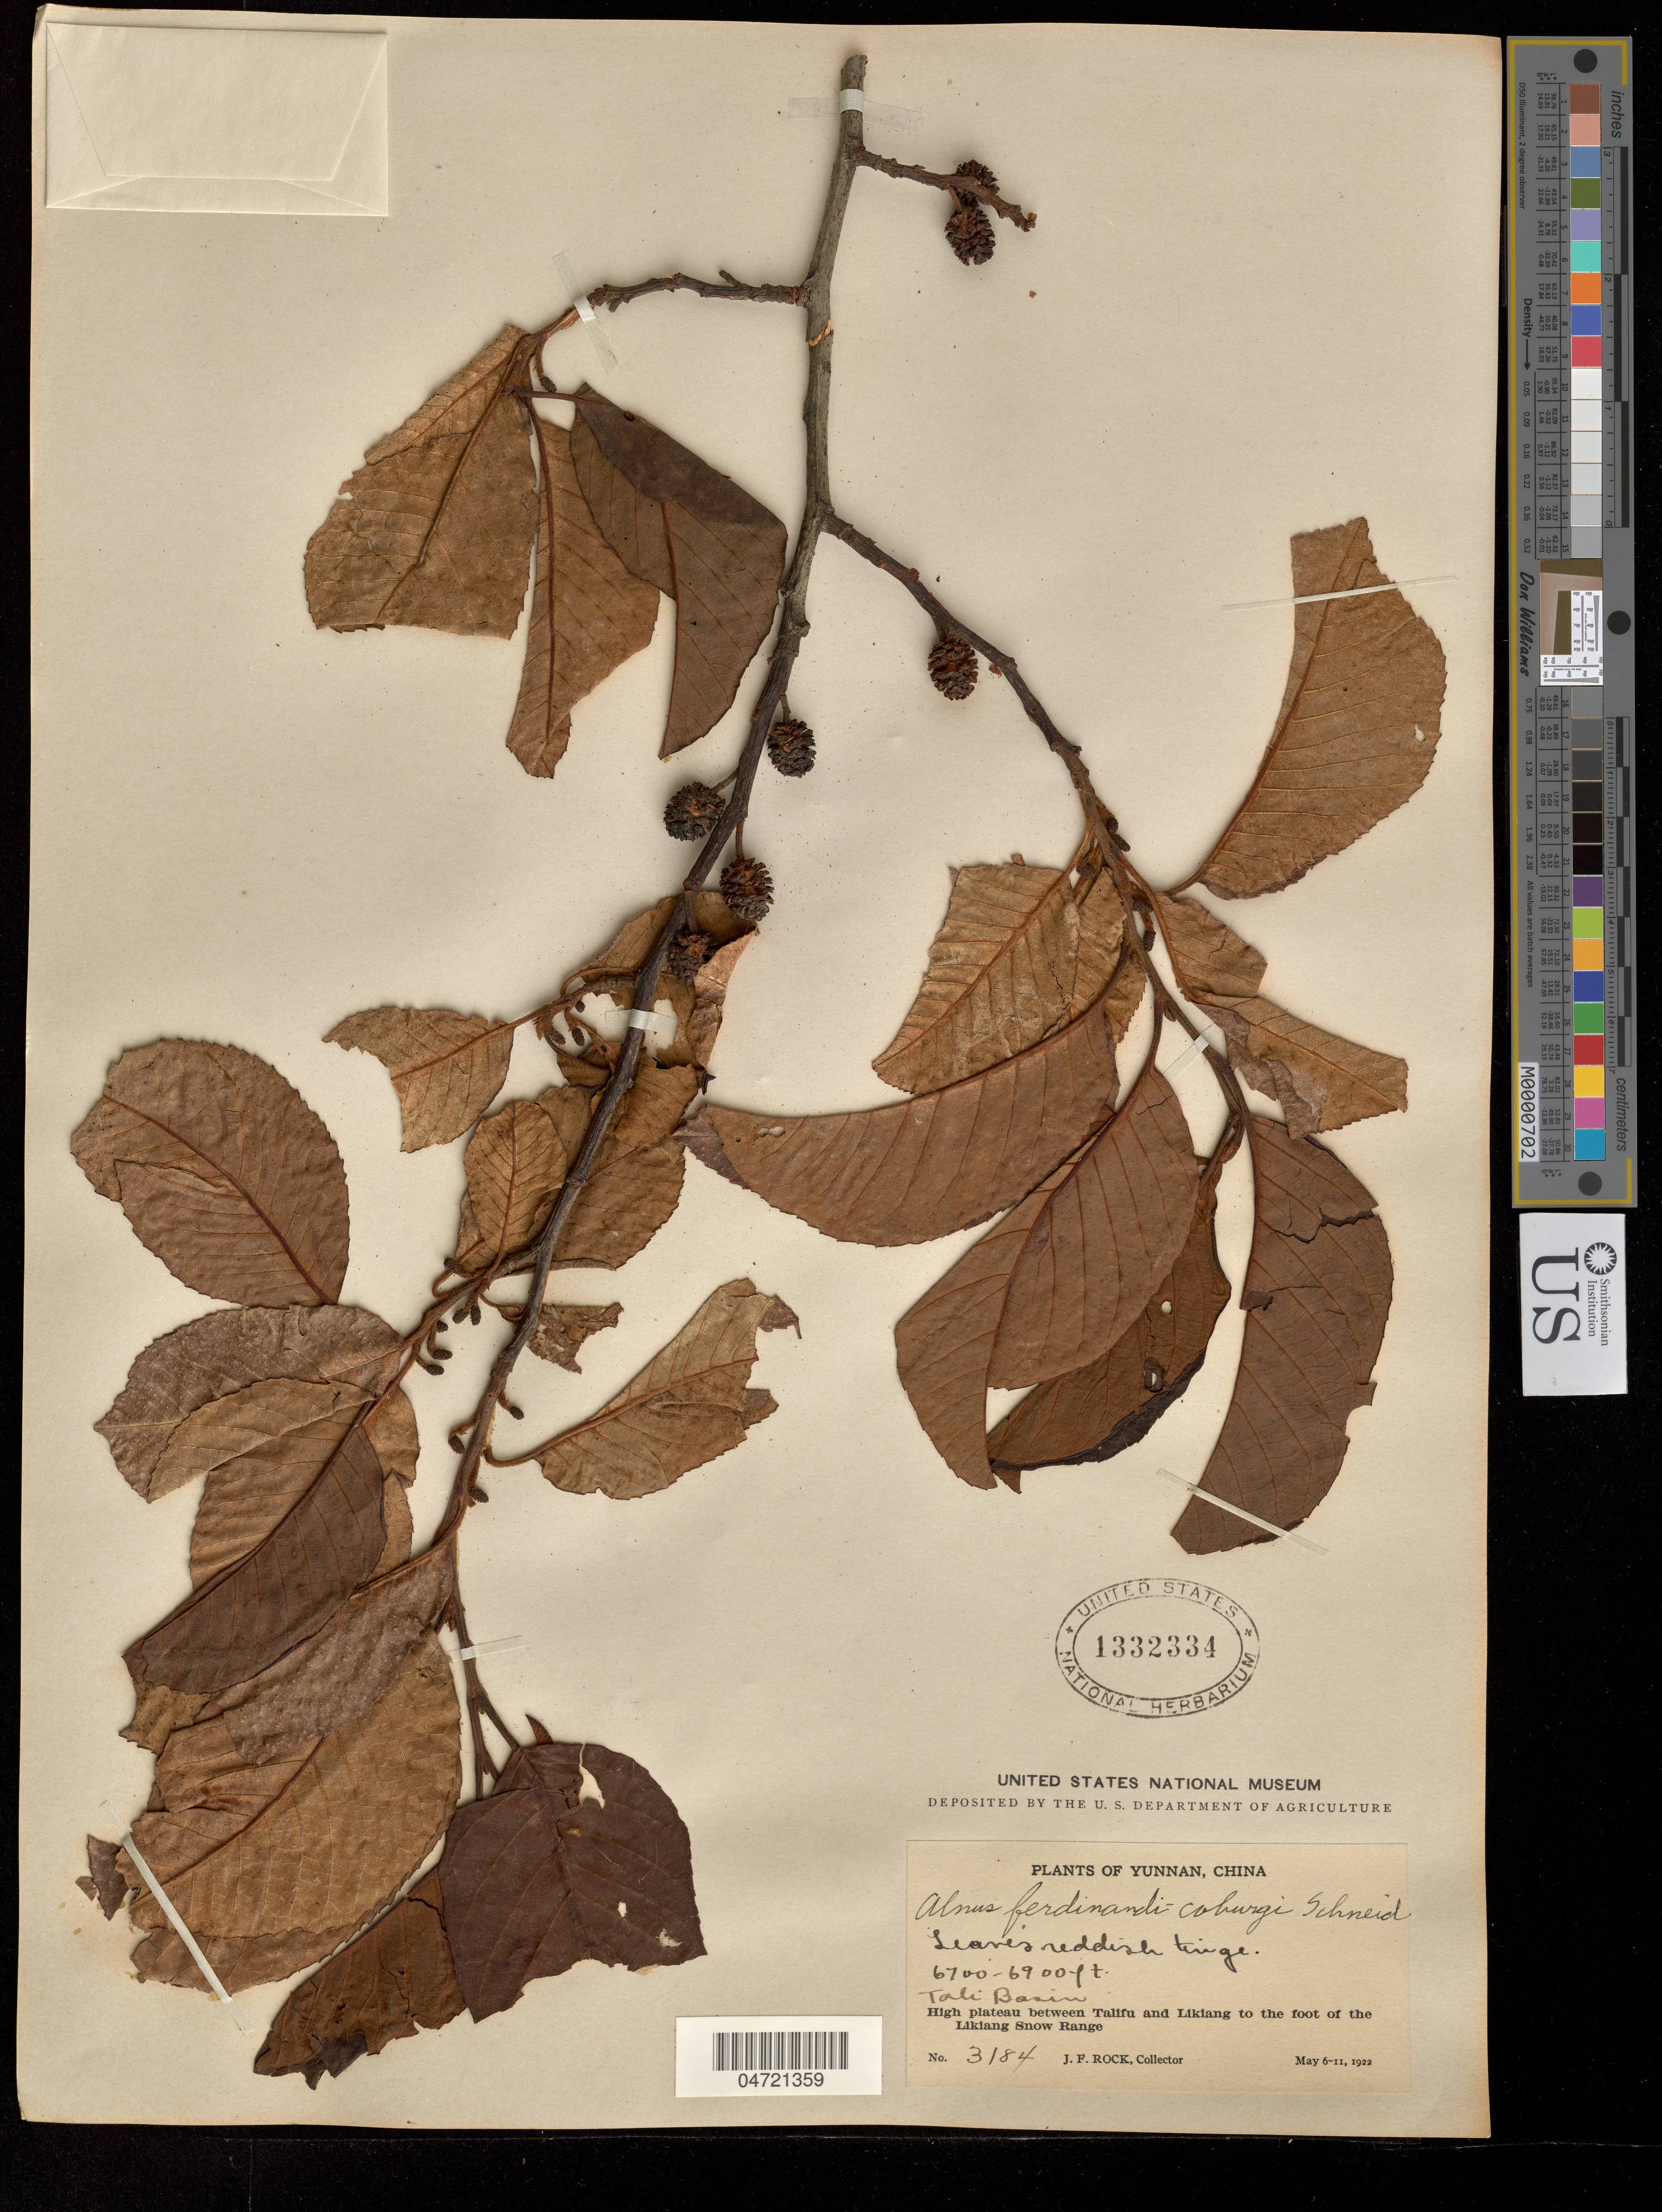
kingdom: Plantae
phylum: Tracheophyta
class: Magnoliopsida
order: Fagales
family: Betulaceae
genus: Alnus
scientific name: Alnus ferdinandi-coburgii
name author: C.K. Schneid.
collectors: J. Rock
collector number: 3184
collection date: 1922-05-06/1922-05-11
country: China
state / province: Yunnan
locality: High plateau between Talifa and Likiang to the foot of the Likiang Snow Range.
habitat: Tali Basin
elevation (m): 2042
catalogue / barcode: US 1332334